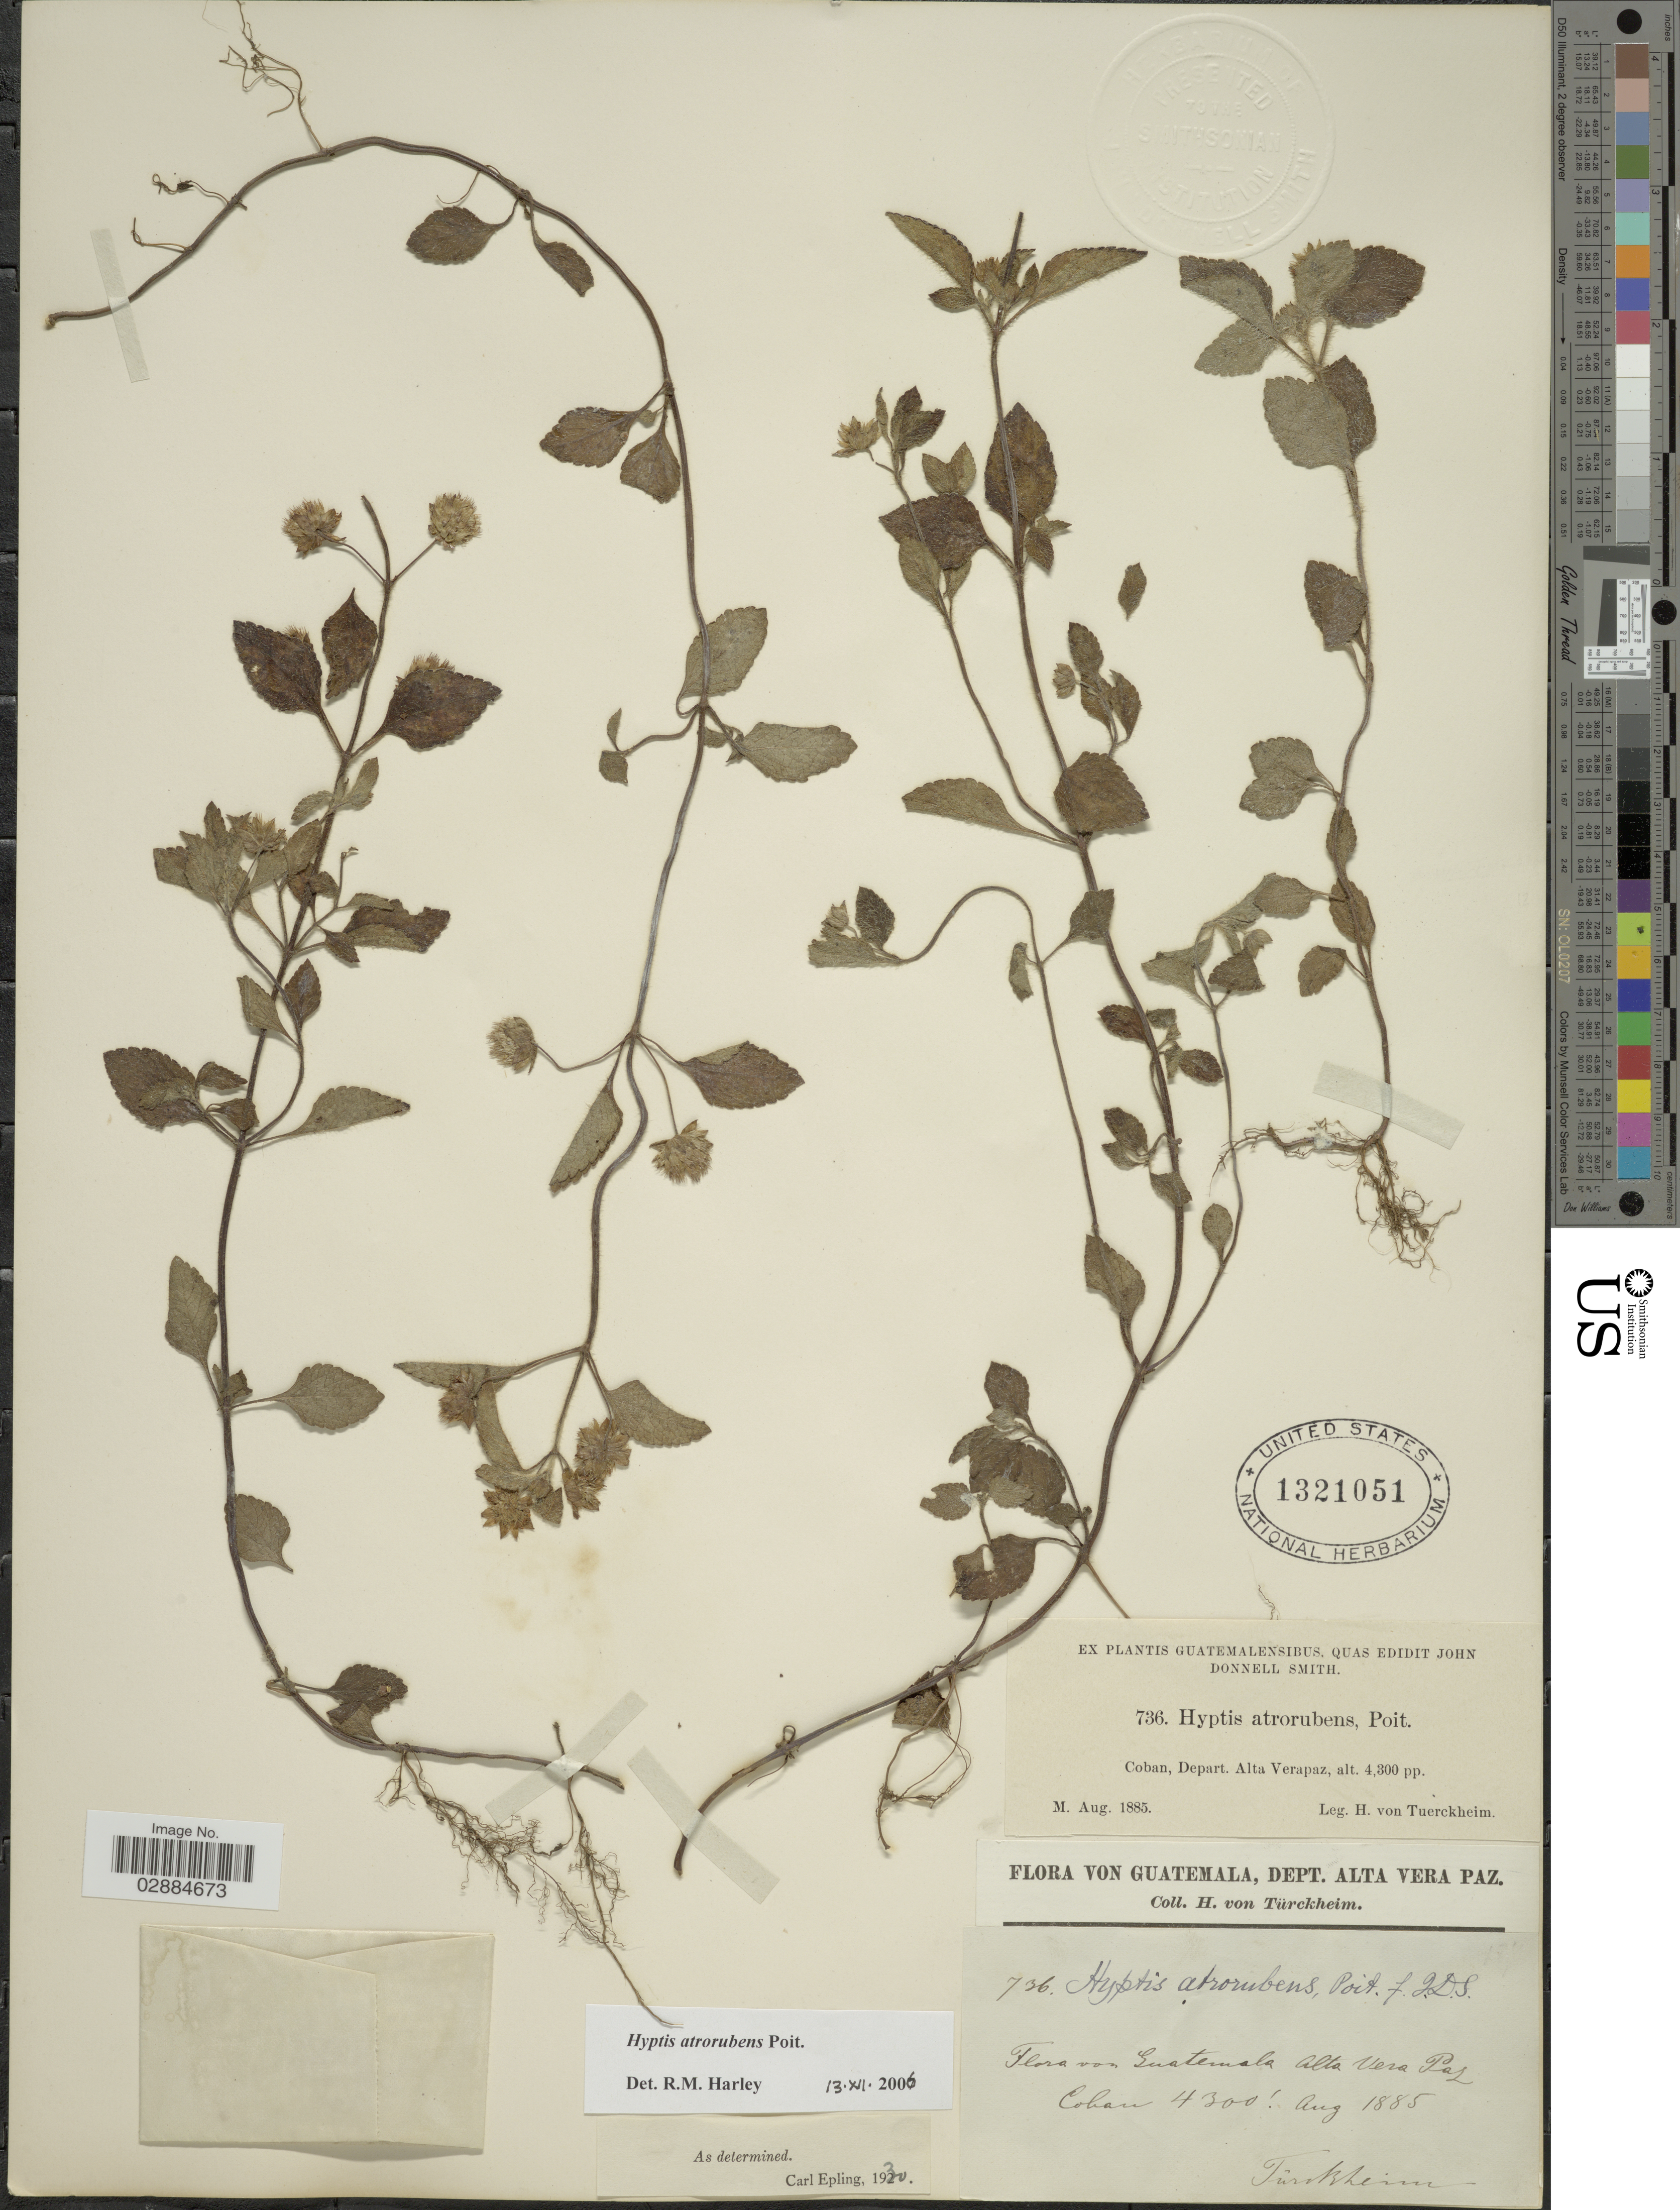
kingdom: Plantae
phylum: Tracheophyta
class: Magnoliopsida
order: Lamiales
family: Lamiaceae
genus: Hyptis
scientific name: Hyptis atrorubens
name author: Poit.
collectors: H. von Türckheim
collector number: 736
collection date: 1885-08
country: Guatemala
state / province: Alta Verapaz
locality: Coban, Depart. Alta Verapaz.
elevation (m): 1311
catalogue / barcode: US 1321051